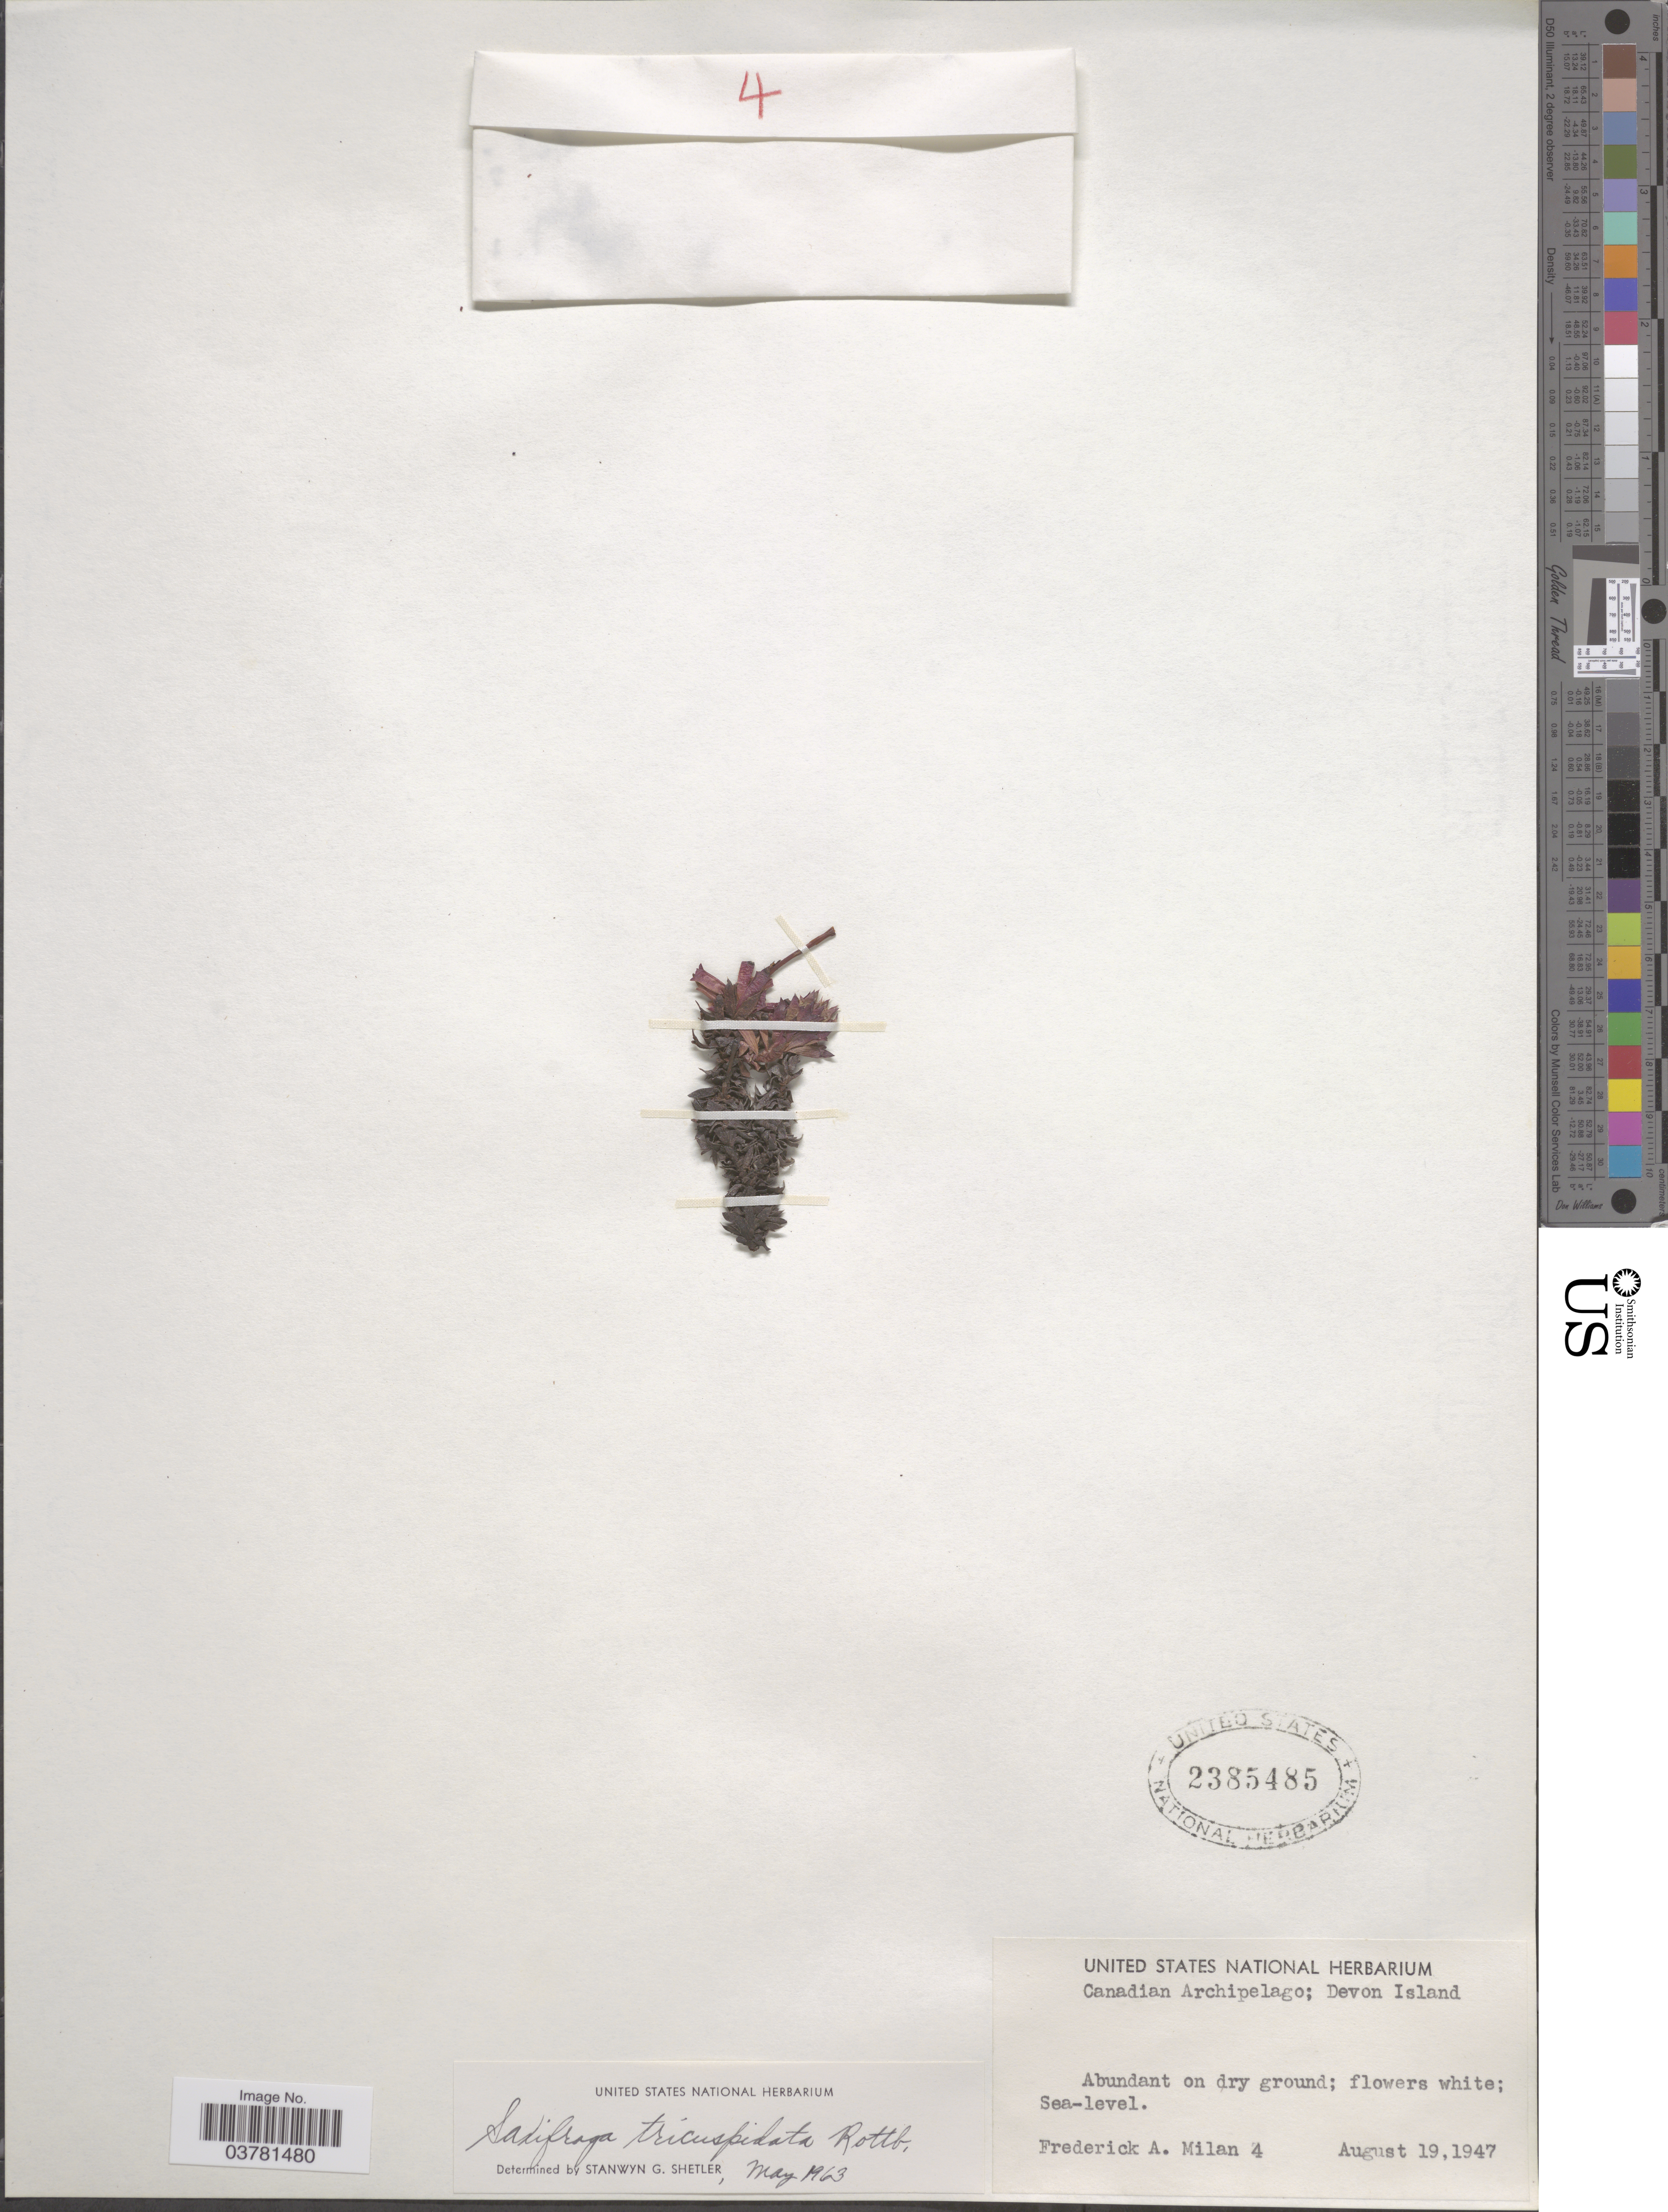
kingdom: Plantae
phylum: Tracheophyta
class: Magnoliopsida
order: Saxifragales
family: Saxifragaceae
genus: Saxifraga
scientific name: Saxifraga tricuspidata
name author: Rottb.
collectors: F. Milan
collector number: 4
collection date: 1947-08-19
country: Canada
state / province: Nunavut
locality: Canadian Archipelago; Devon Island.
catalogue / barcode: US 2385485